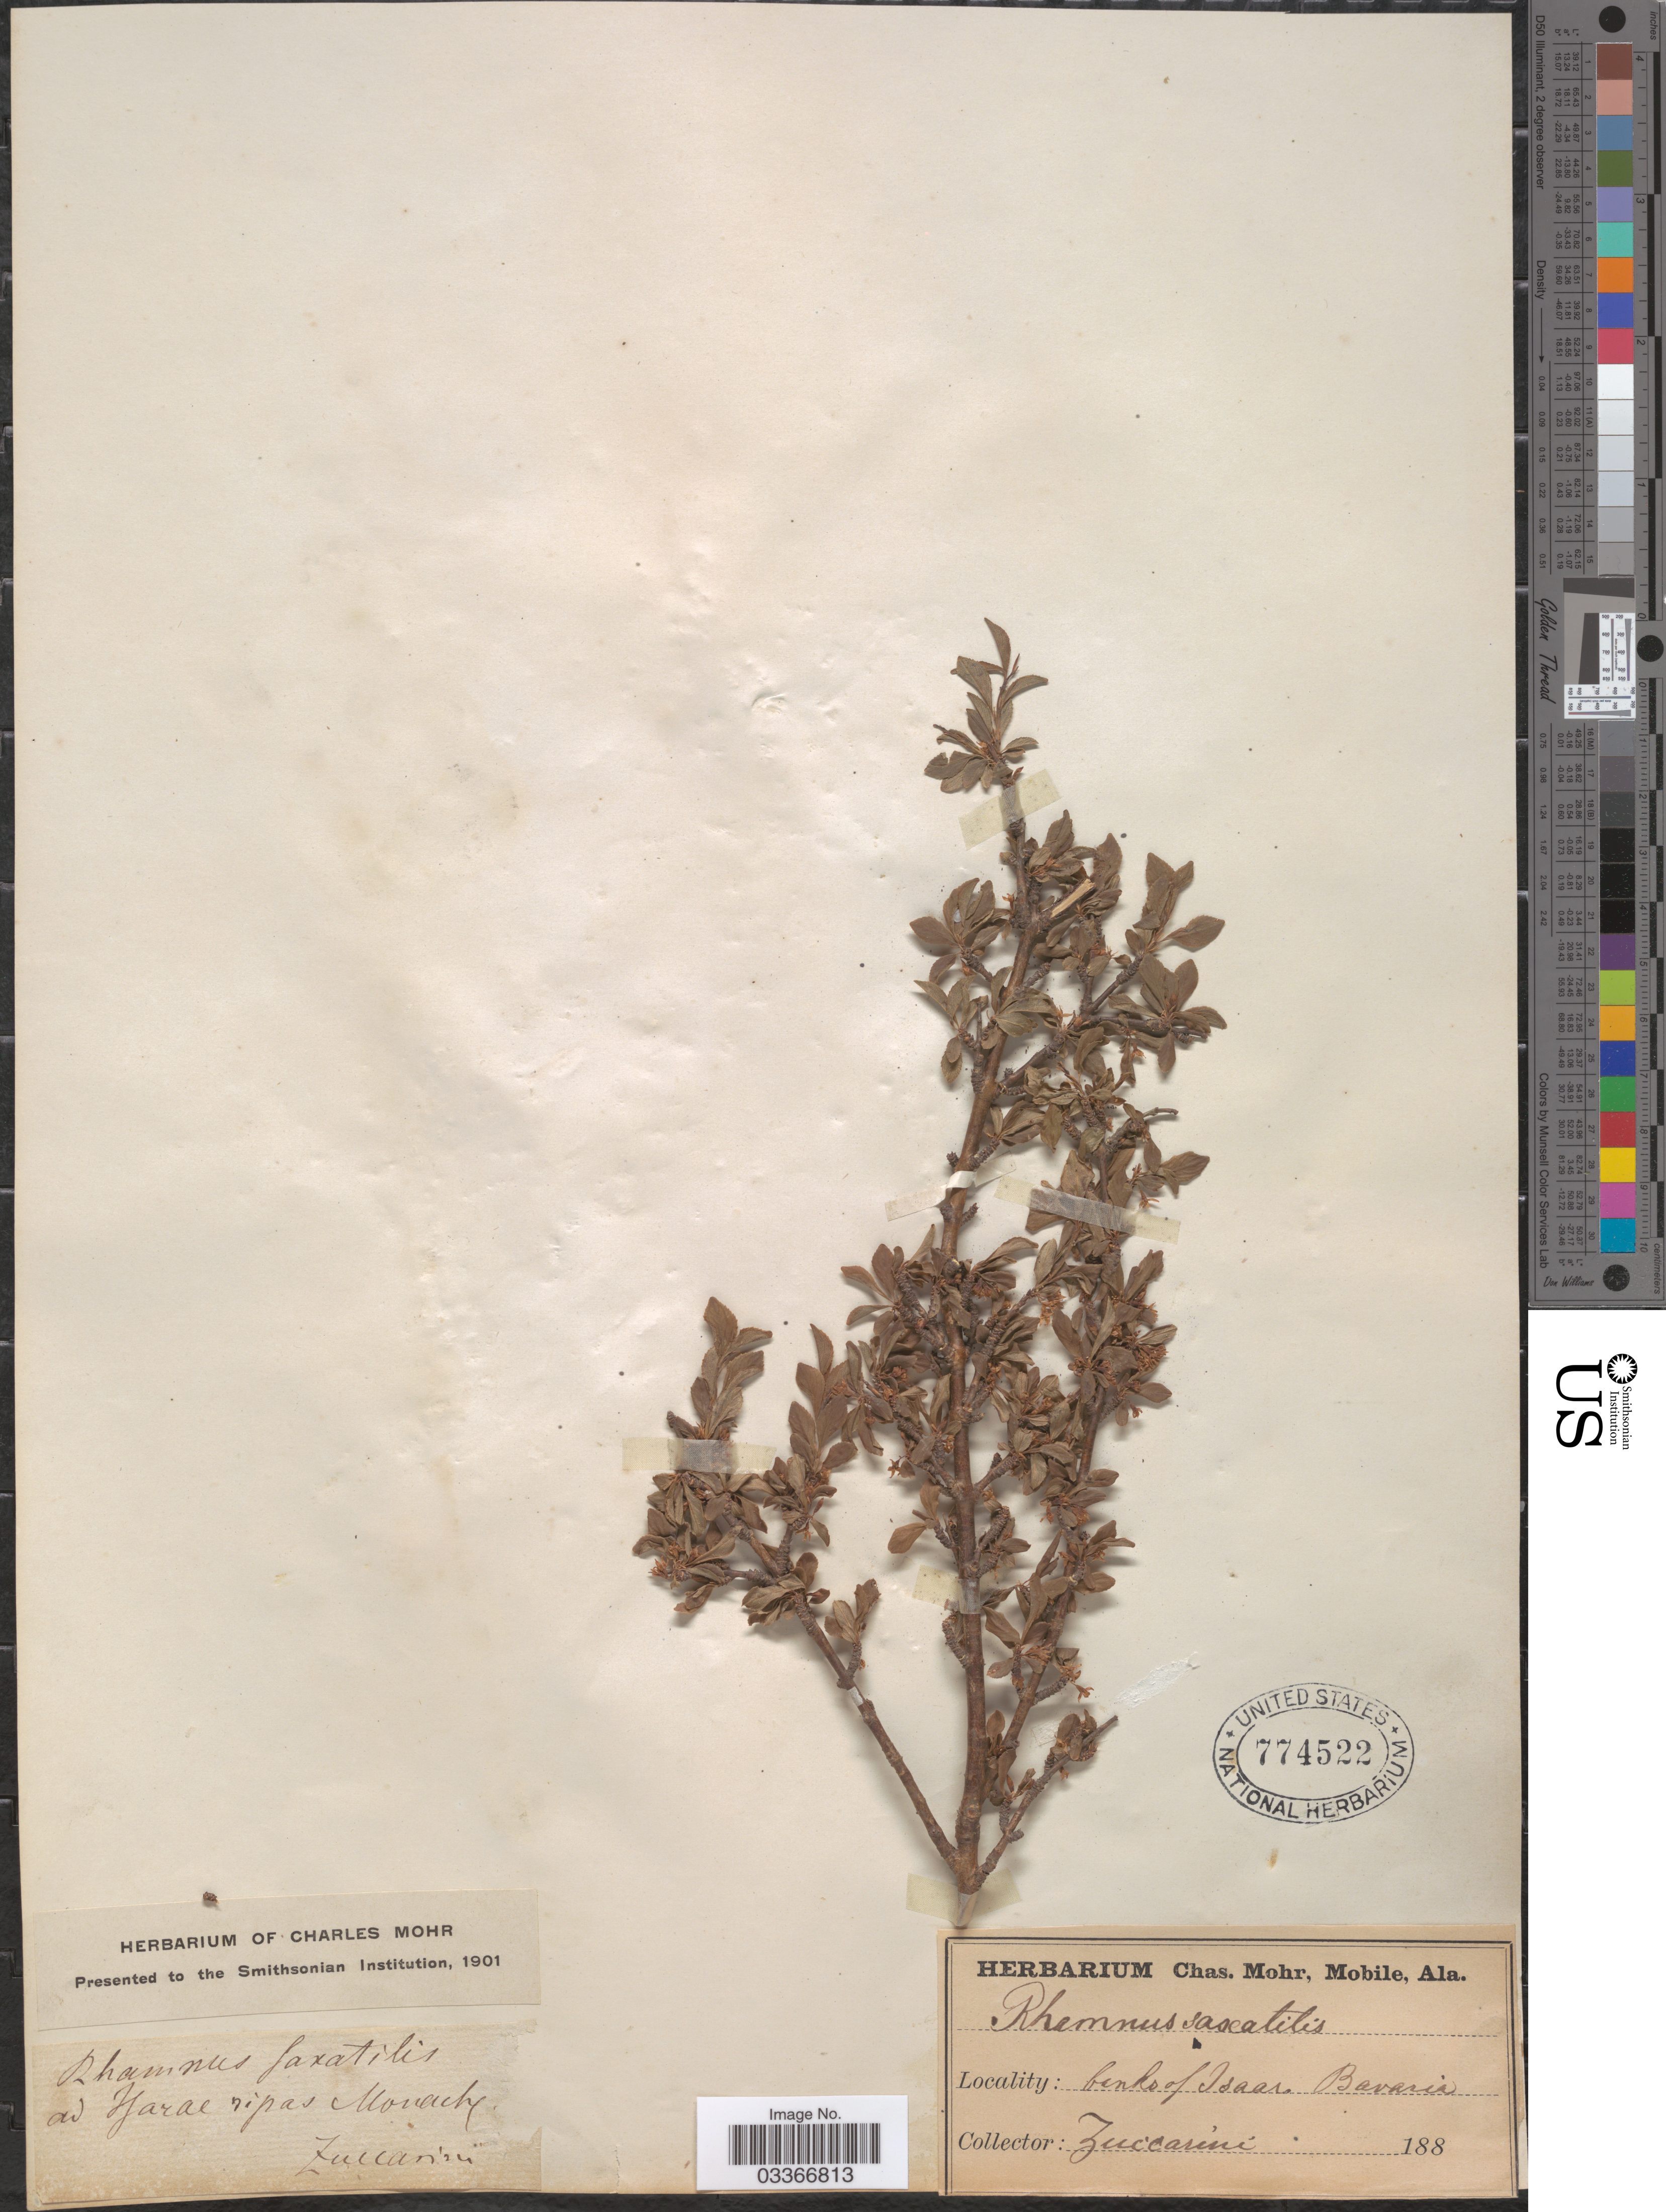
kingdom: Plantae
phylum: Tracheophyta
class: Magnoliopsida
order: Rosales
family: Rhamnaceae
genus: Rhamnus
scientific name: Rhamnus saxatilis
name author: Jacq.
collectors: Zuccarini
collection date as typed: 188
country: Germany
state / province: Bayern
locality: Ad Isarae ripas Monachs. [interpreted] Banks of Isaar. Bavaria.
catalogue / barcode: US 774522